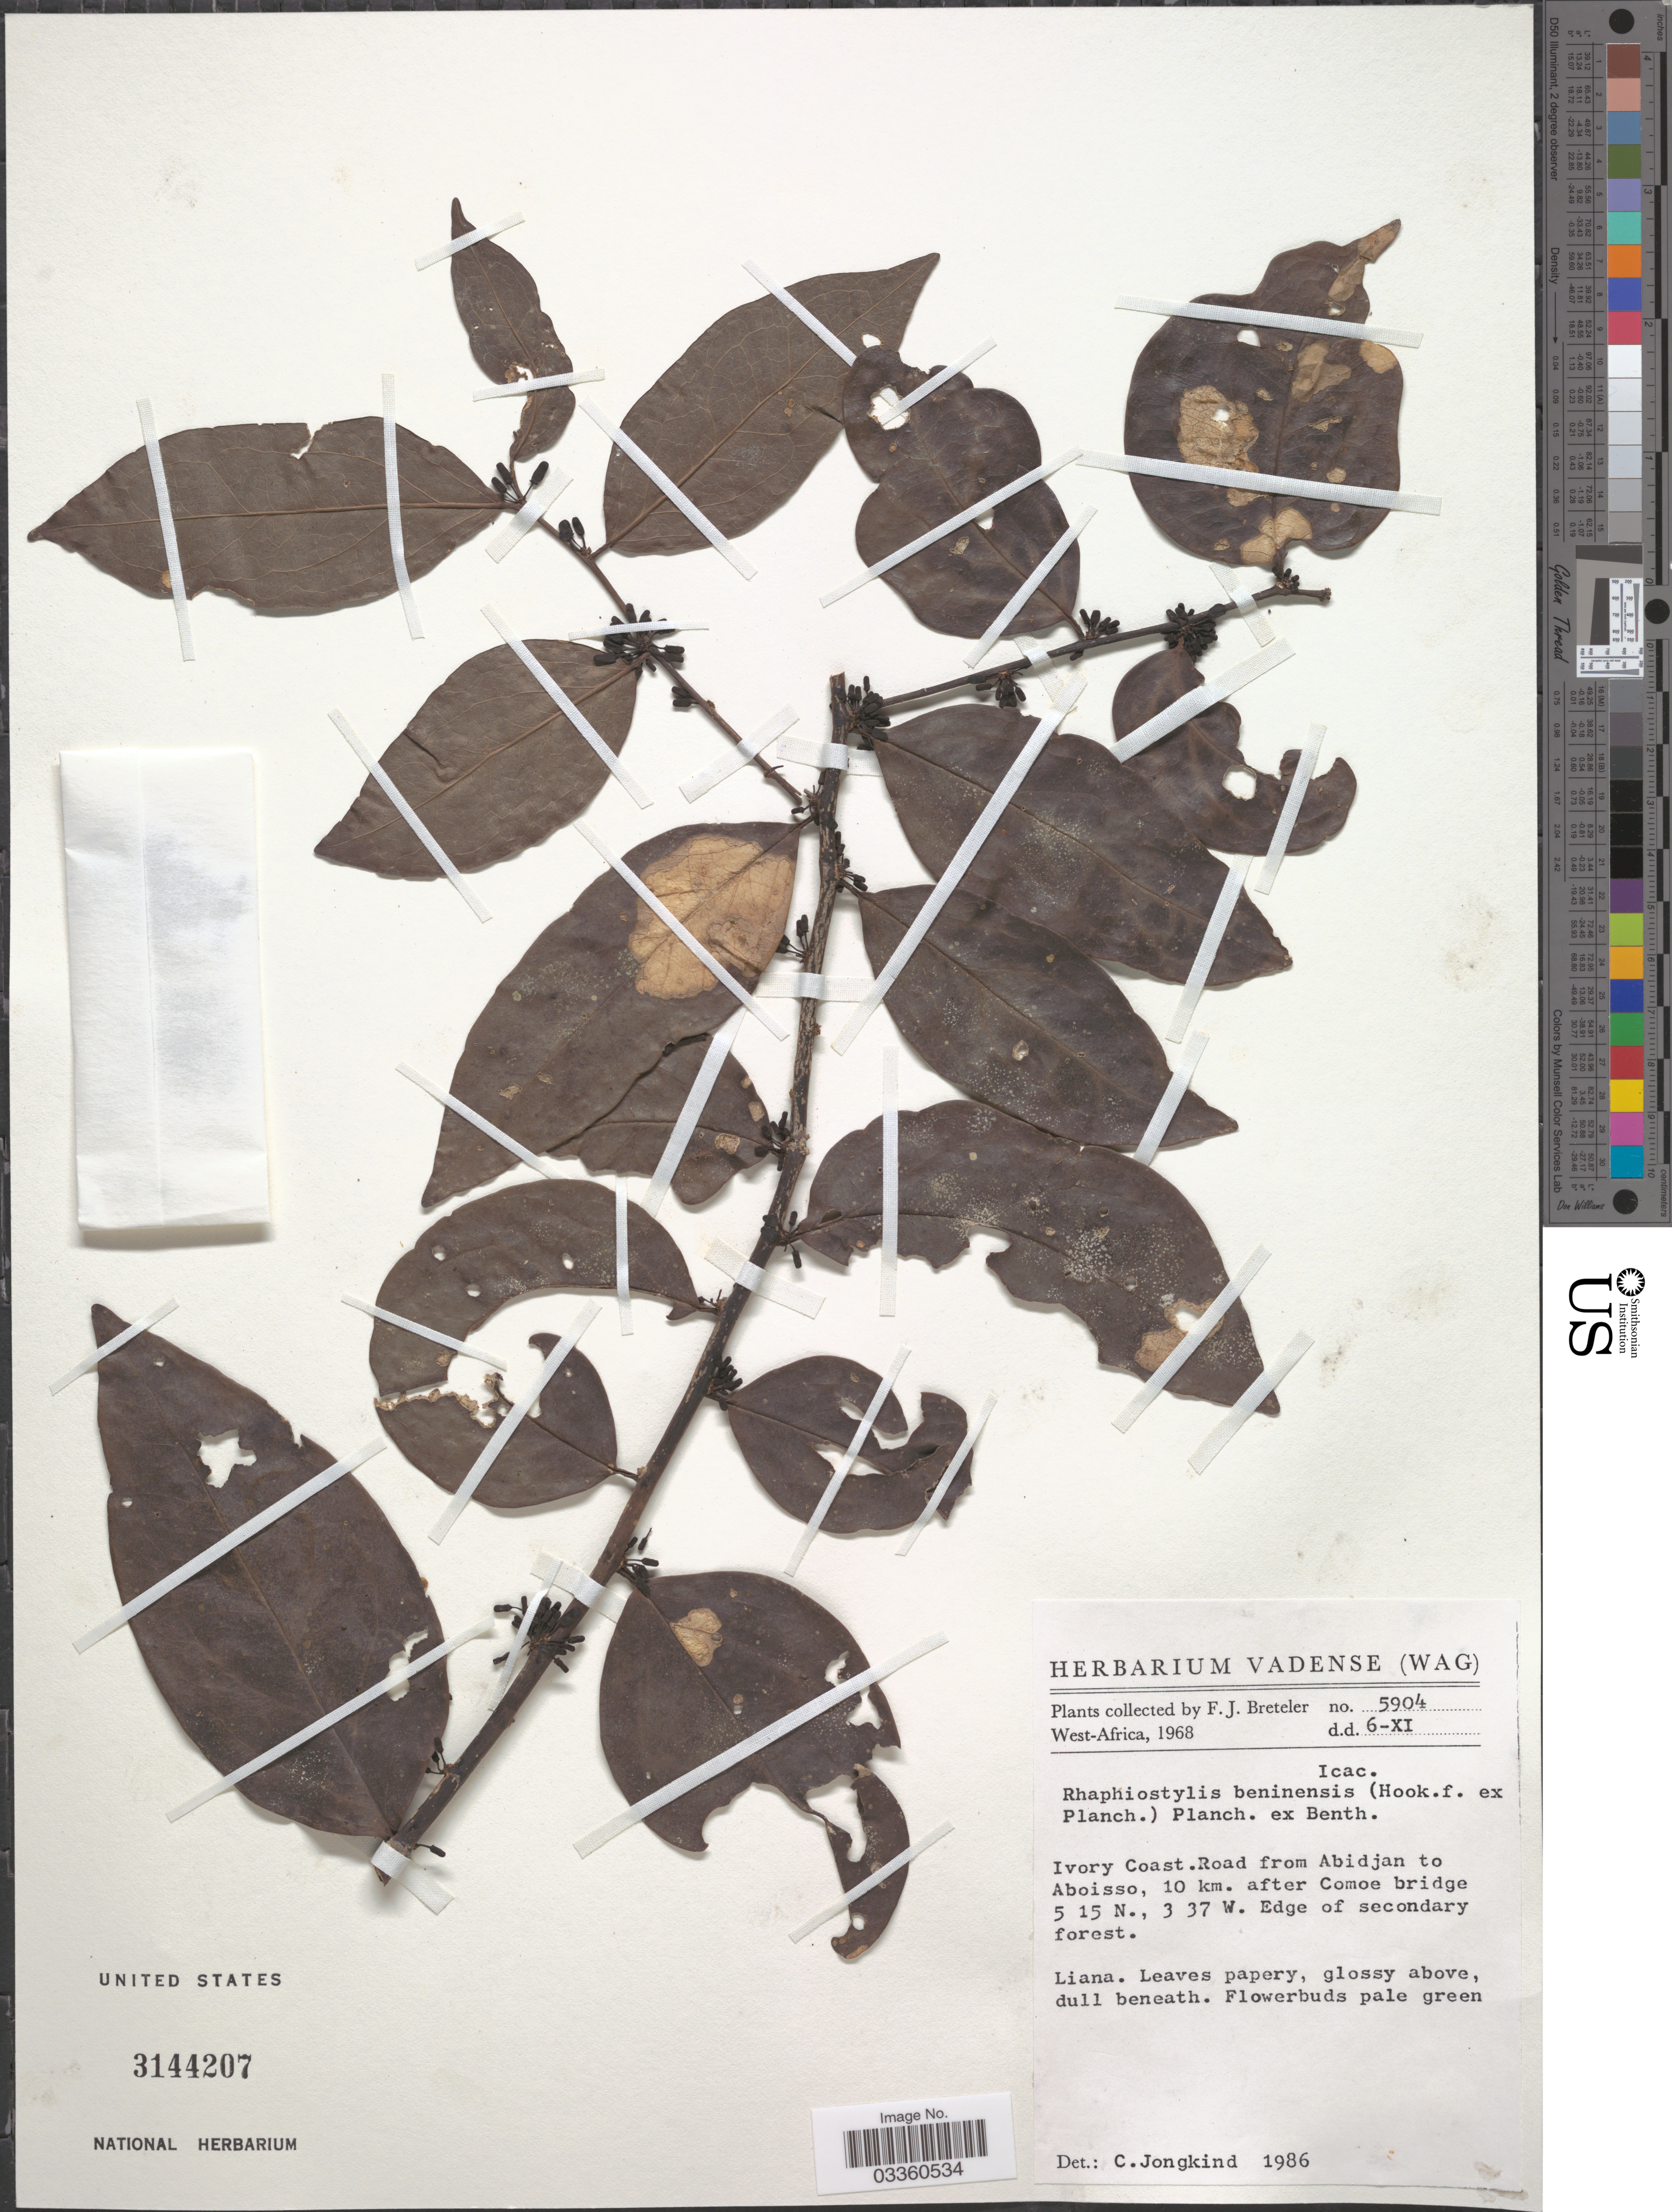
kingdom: Plantae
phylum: Tracheophyta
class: Magnoliopsida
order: Metteniusales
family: Metteniusaceae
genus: Rhaphiostylis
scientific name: Rhaphiostylis beninensis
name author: (Planch.) Benth.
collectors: F. J. Breteler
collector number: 5904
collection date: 1968-11-06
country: Ivory Coast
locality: West-Africa. Road from Abidjan to Aboisso, 10 km. after Comoe bridge.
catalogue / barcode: US 3144207